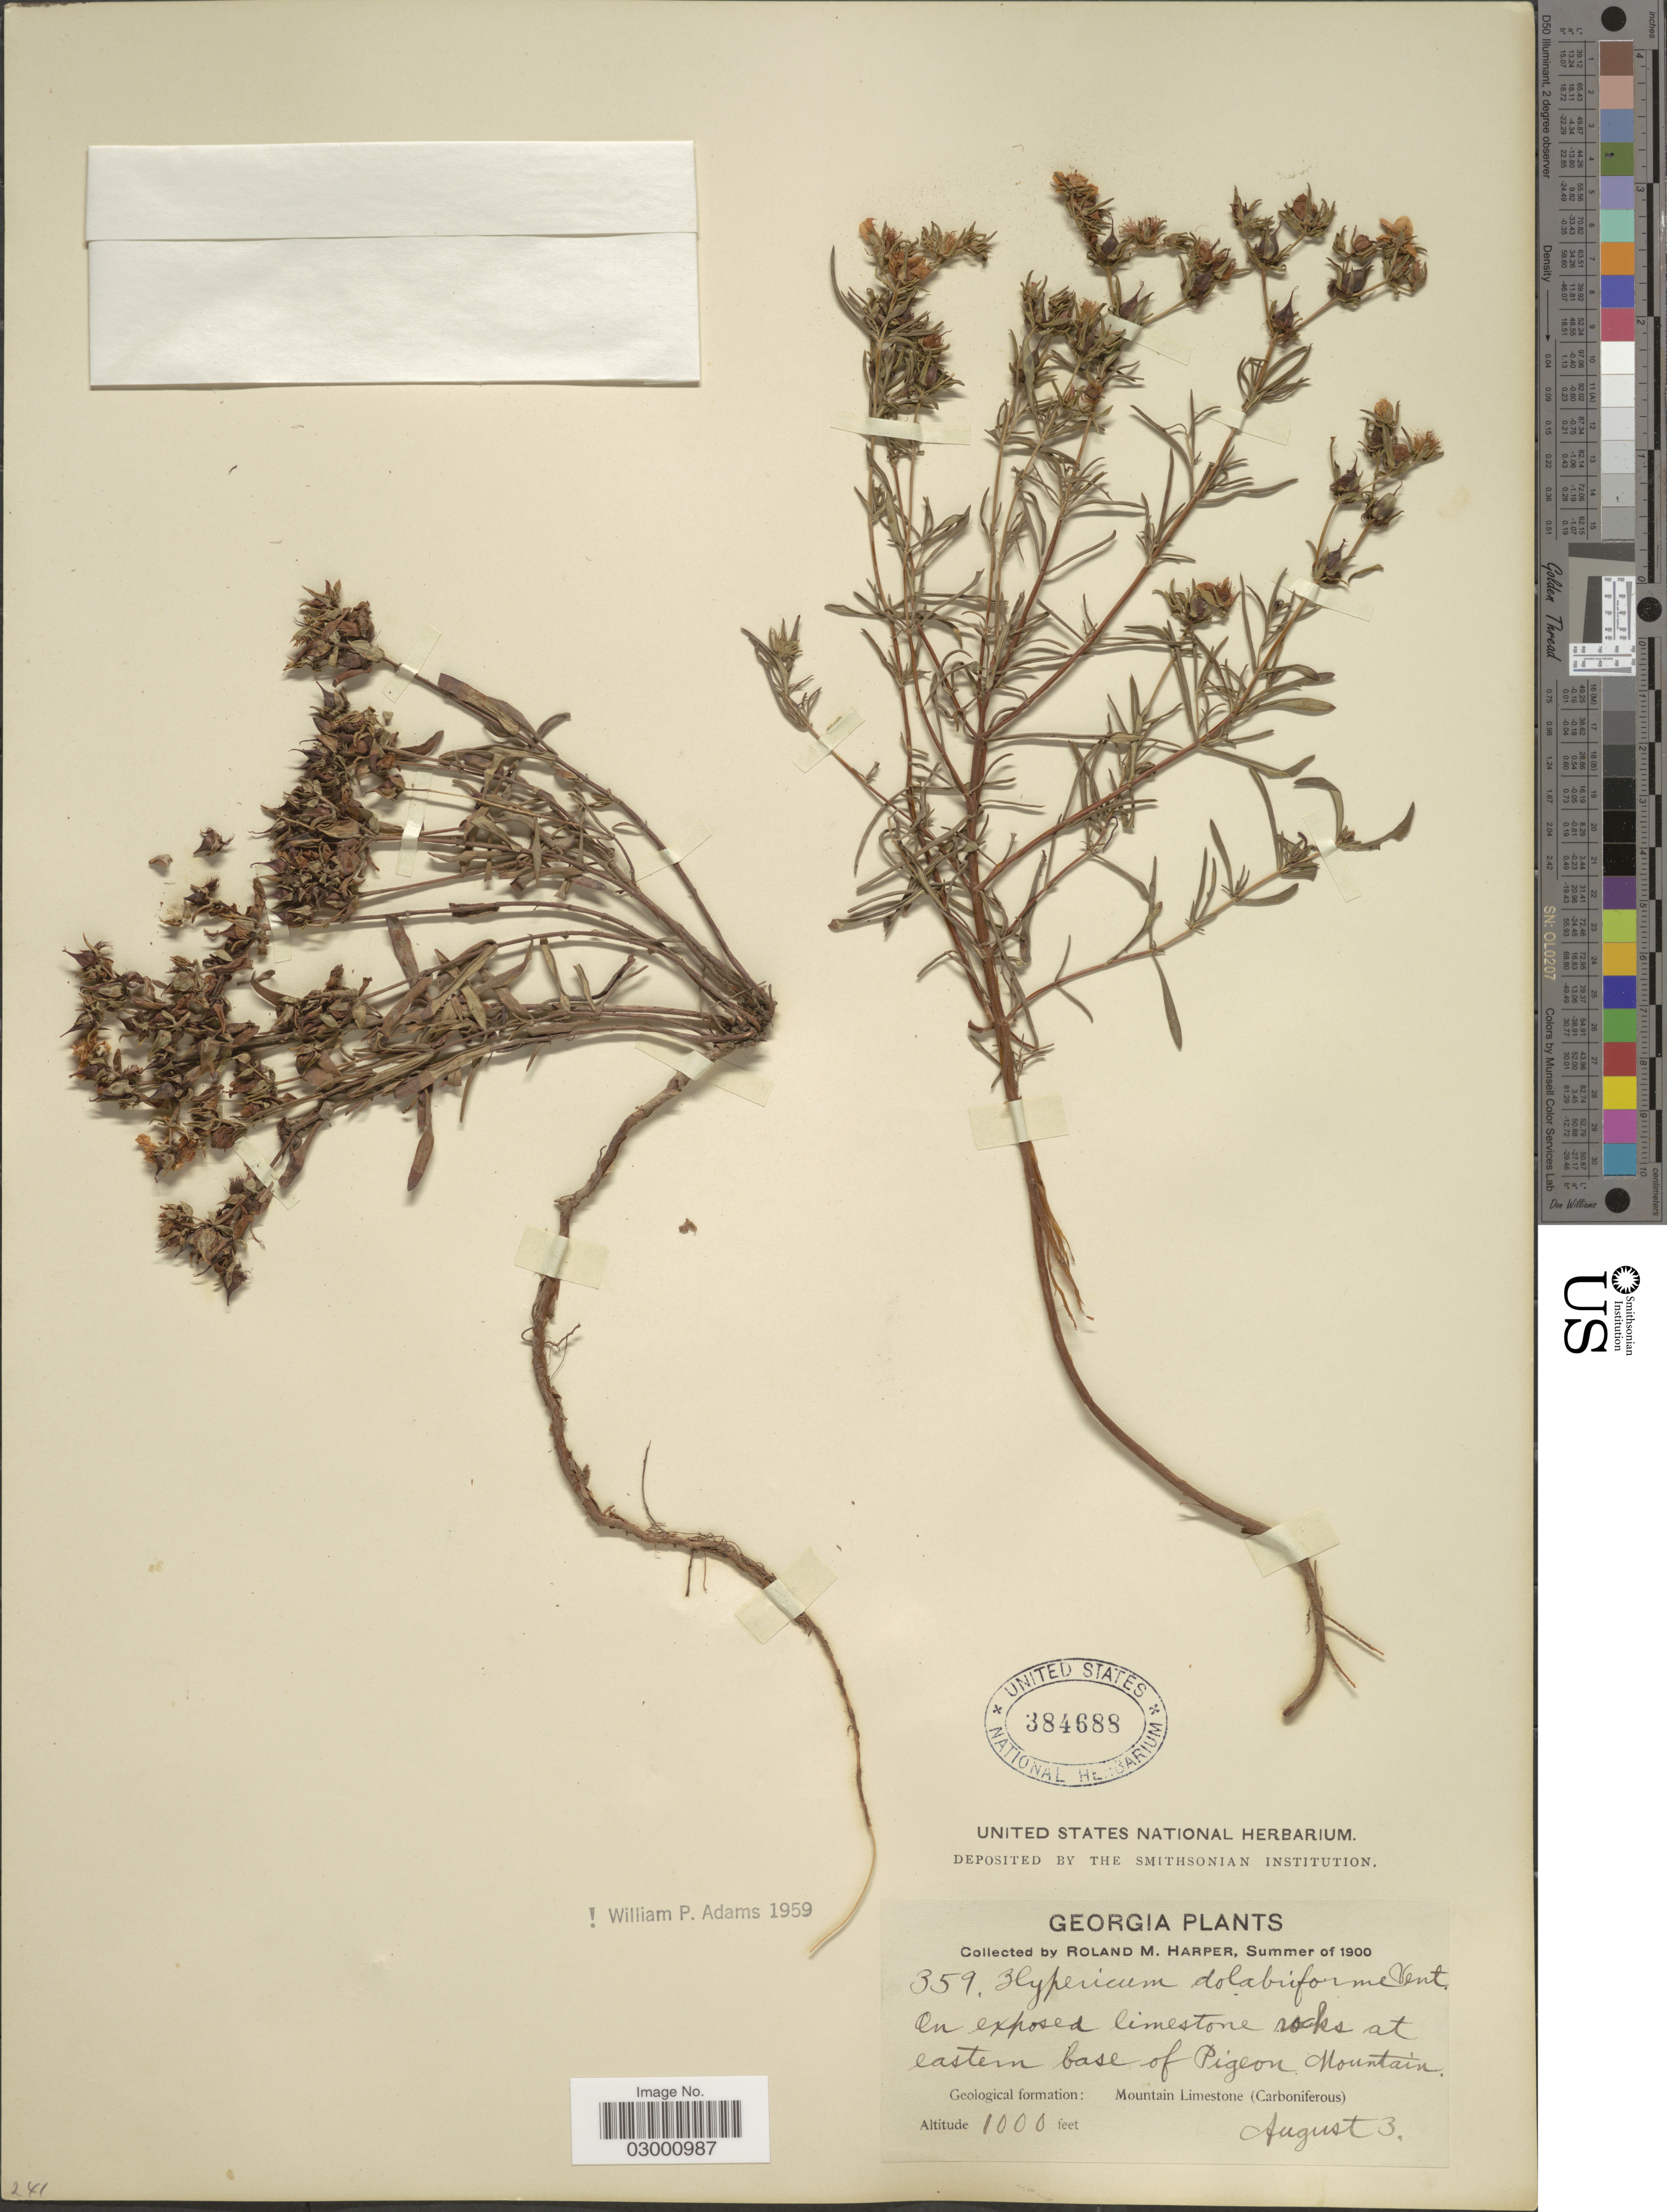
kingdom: Plantae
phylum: Tracheophyta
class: Magnoliopsida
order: Malpighiales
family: Hypericaceae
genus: Hypericum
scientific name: Hypericum dolabriforme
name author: Vent.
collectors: R. M. Harper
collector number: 359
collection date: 1900-08-03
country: United States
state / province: Georgia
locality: On exposed limestone rocks at eastern base of Pigeon Mountain. Geological formation: Mountain Limestone (Carboniferous).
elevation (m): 305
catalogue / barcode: US 384688